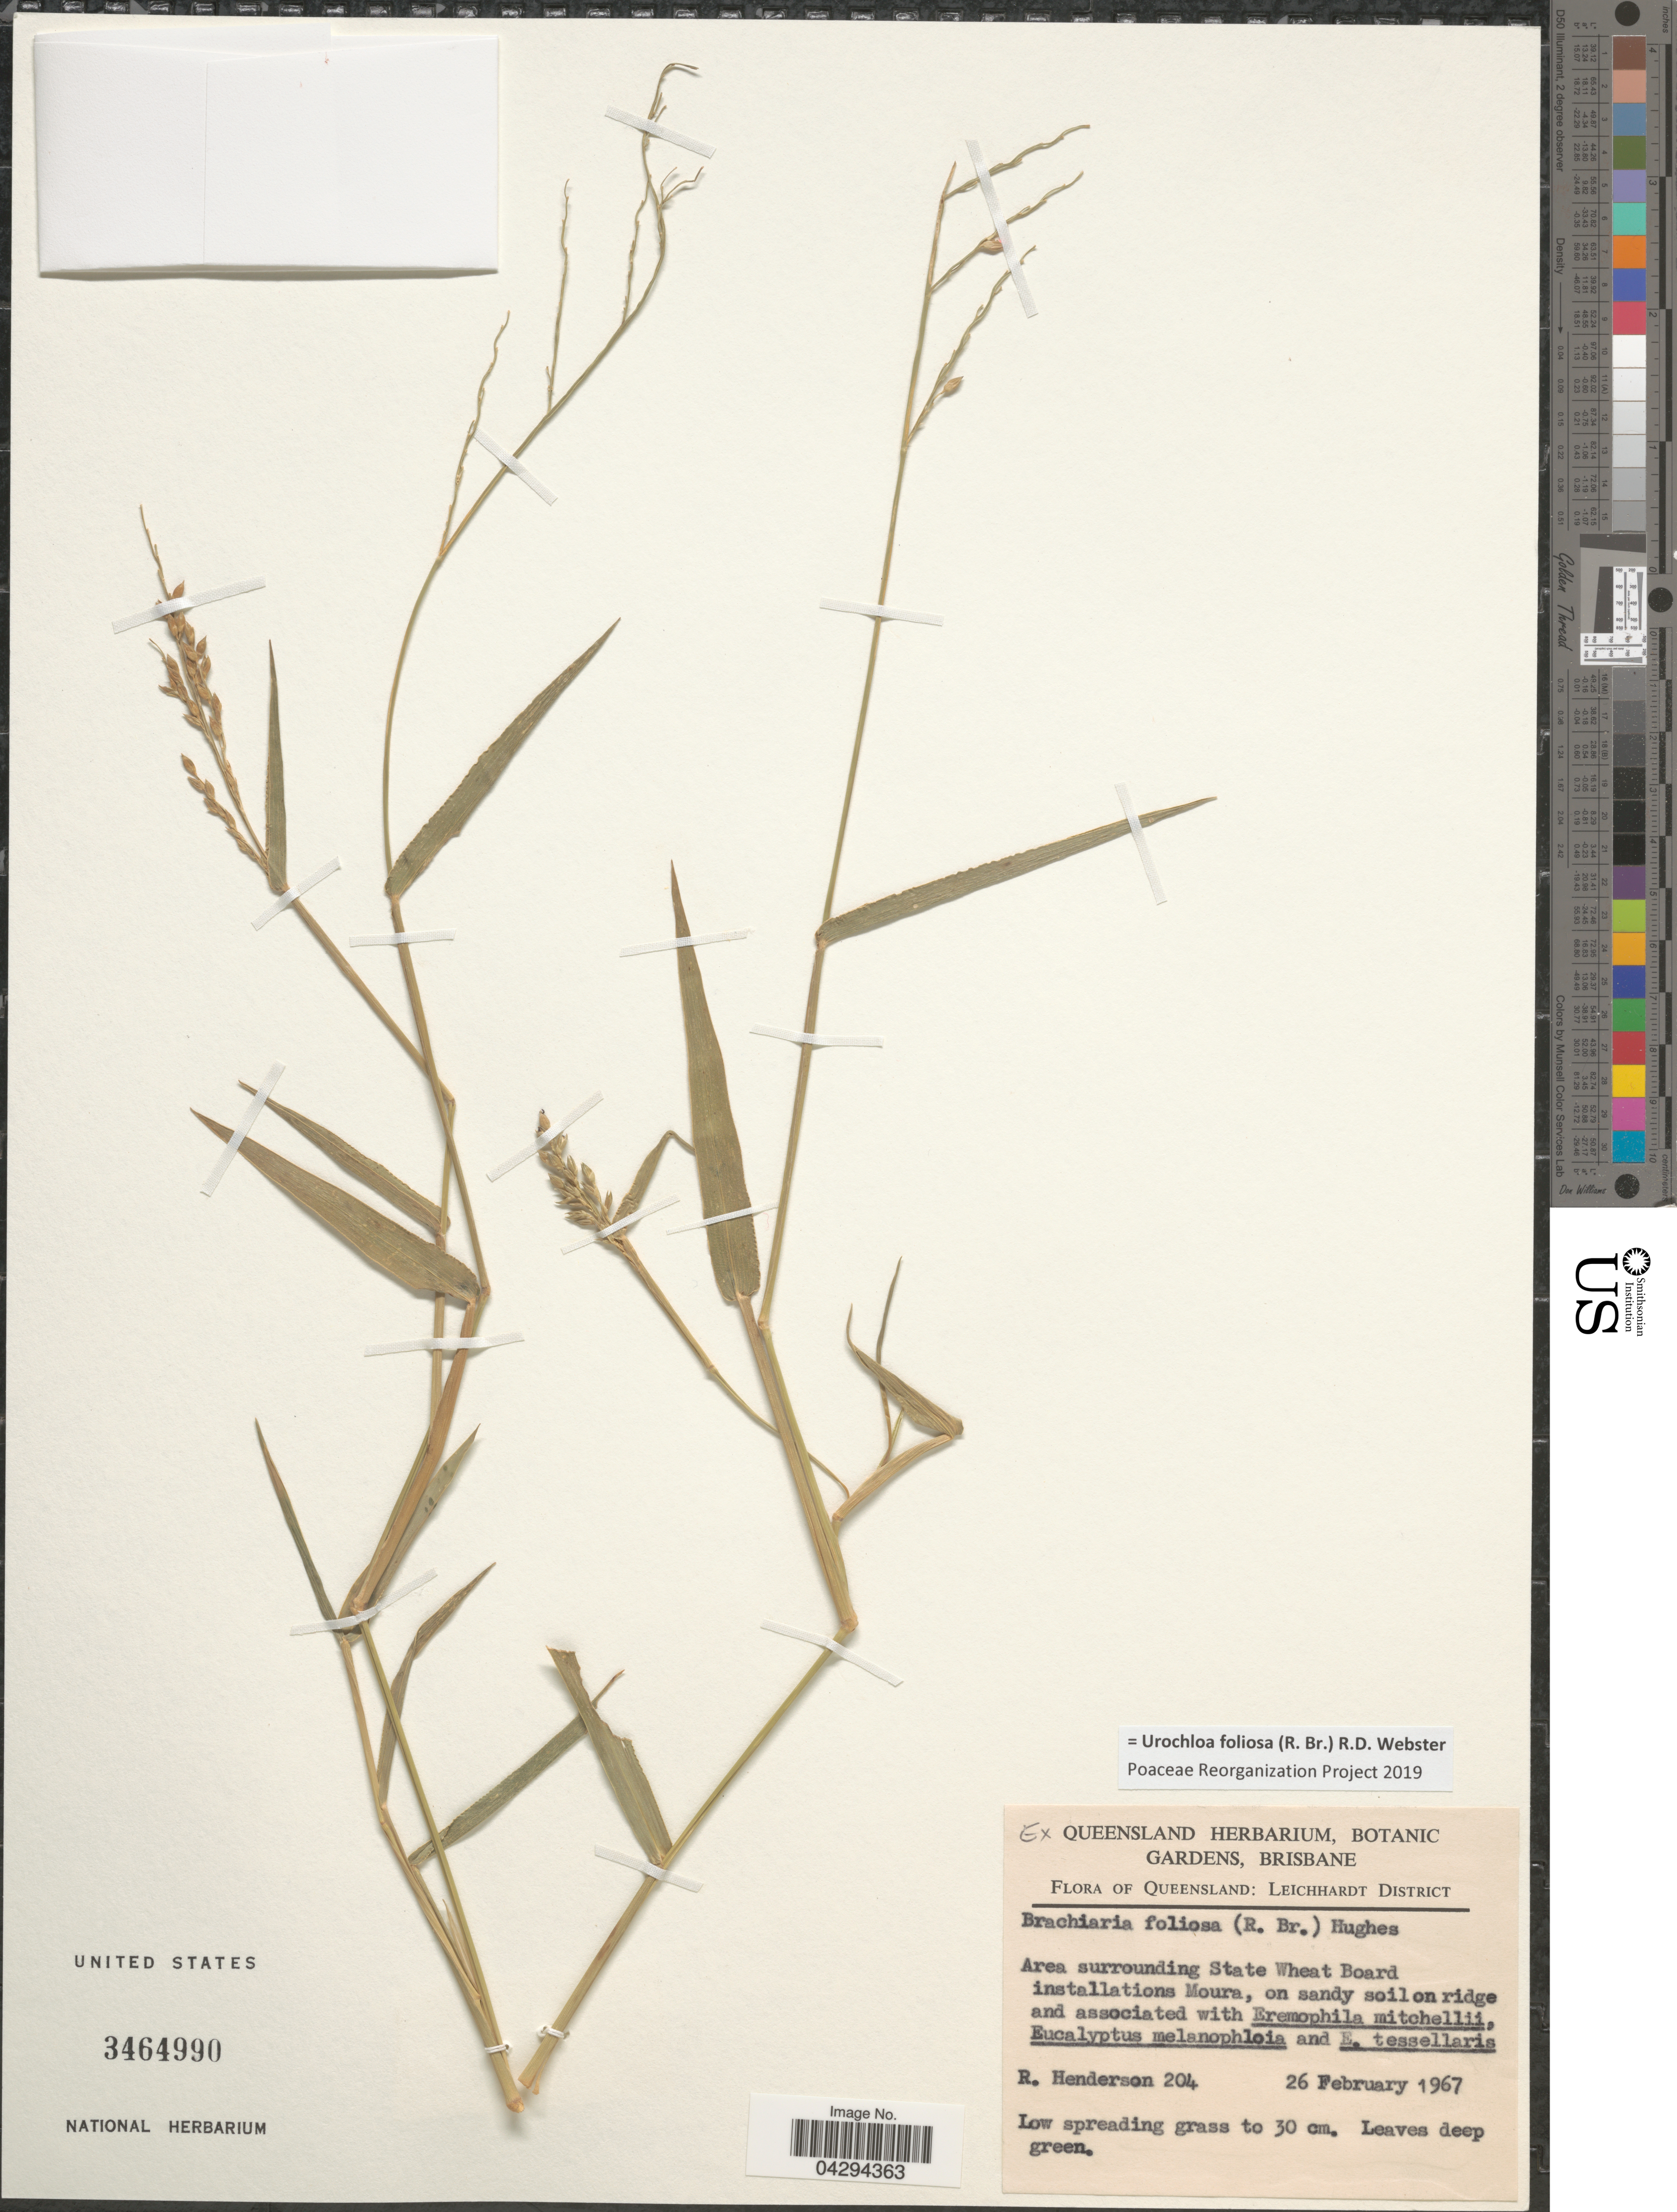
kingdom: Plantae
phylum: Tracheophyta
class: Liliopsida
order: Poales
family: Poaceae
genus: Urochloa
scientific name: Urochloa foliosa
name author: (R. Br.) R.D. Webster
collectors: R. Henderson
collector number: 204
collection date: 1967-02-26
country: Australia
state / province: Queensland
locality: Leichhardt District. Area surrounding State Wheat Board installations Moura, on sandy soil on ridge.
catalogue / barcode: US 3464990